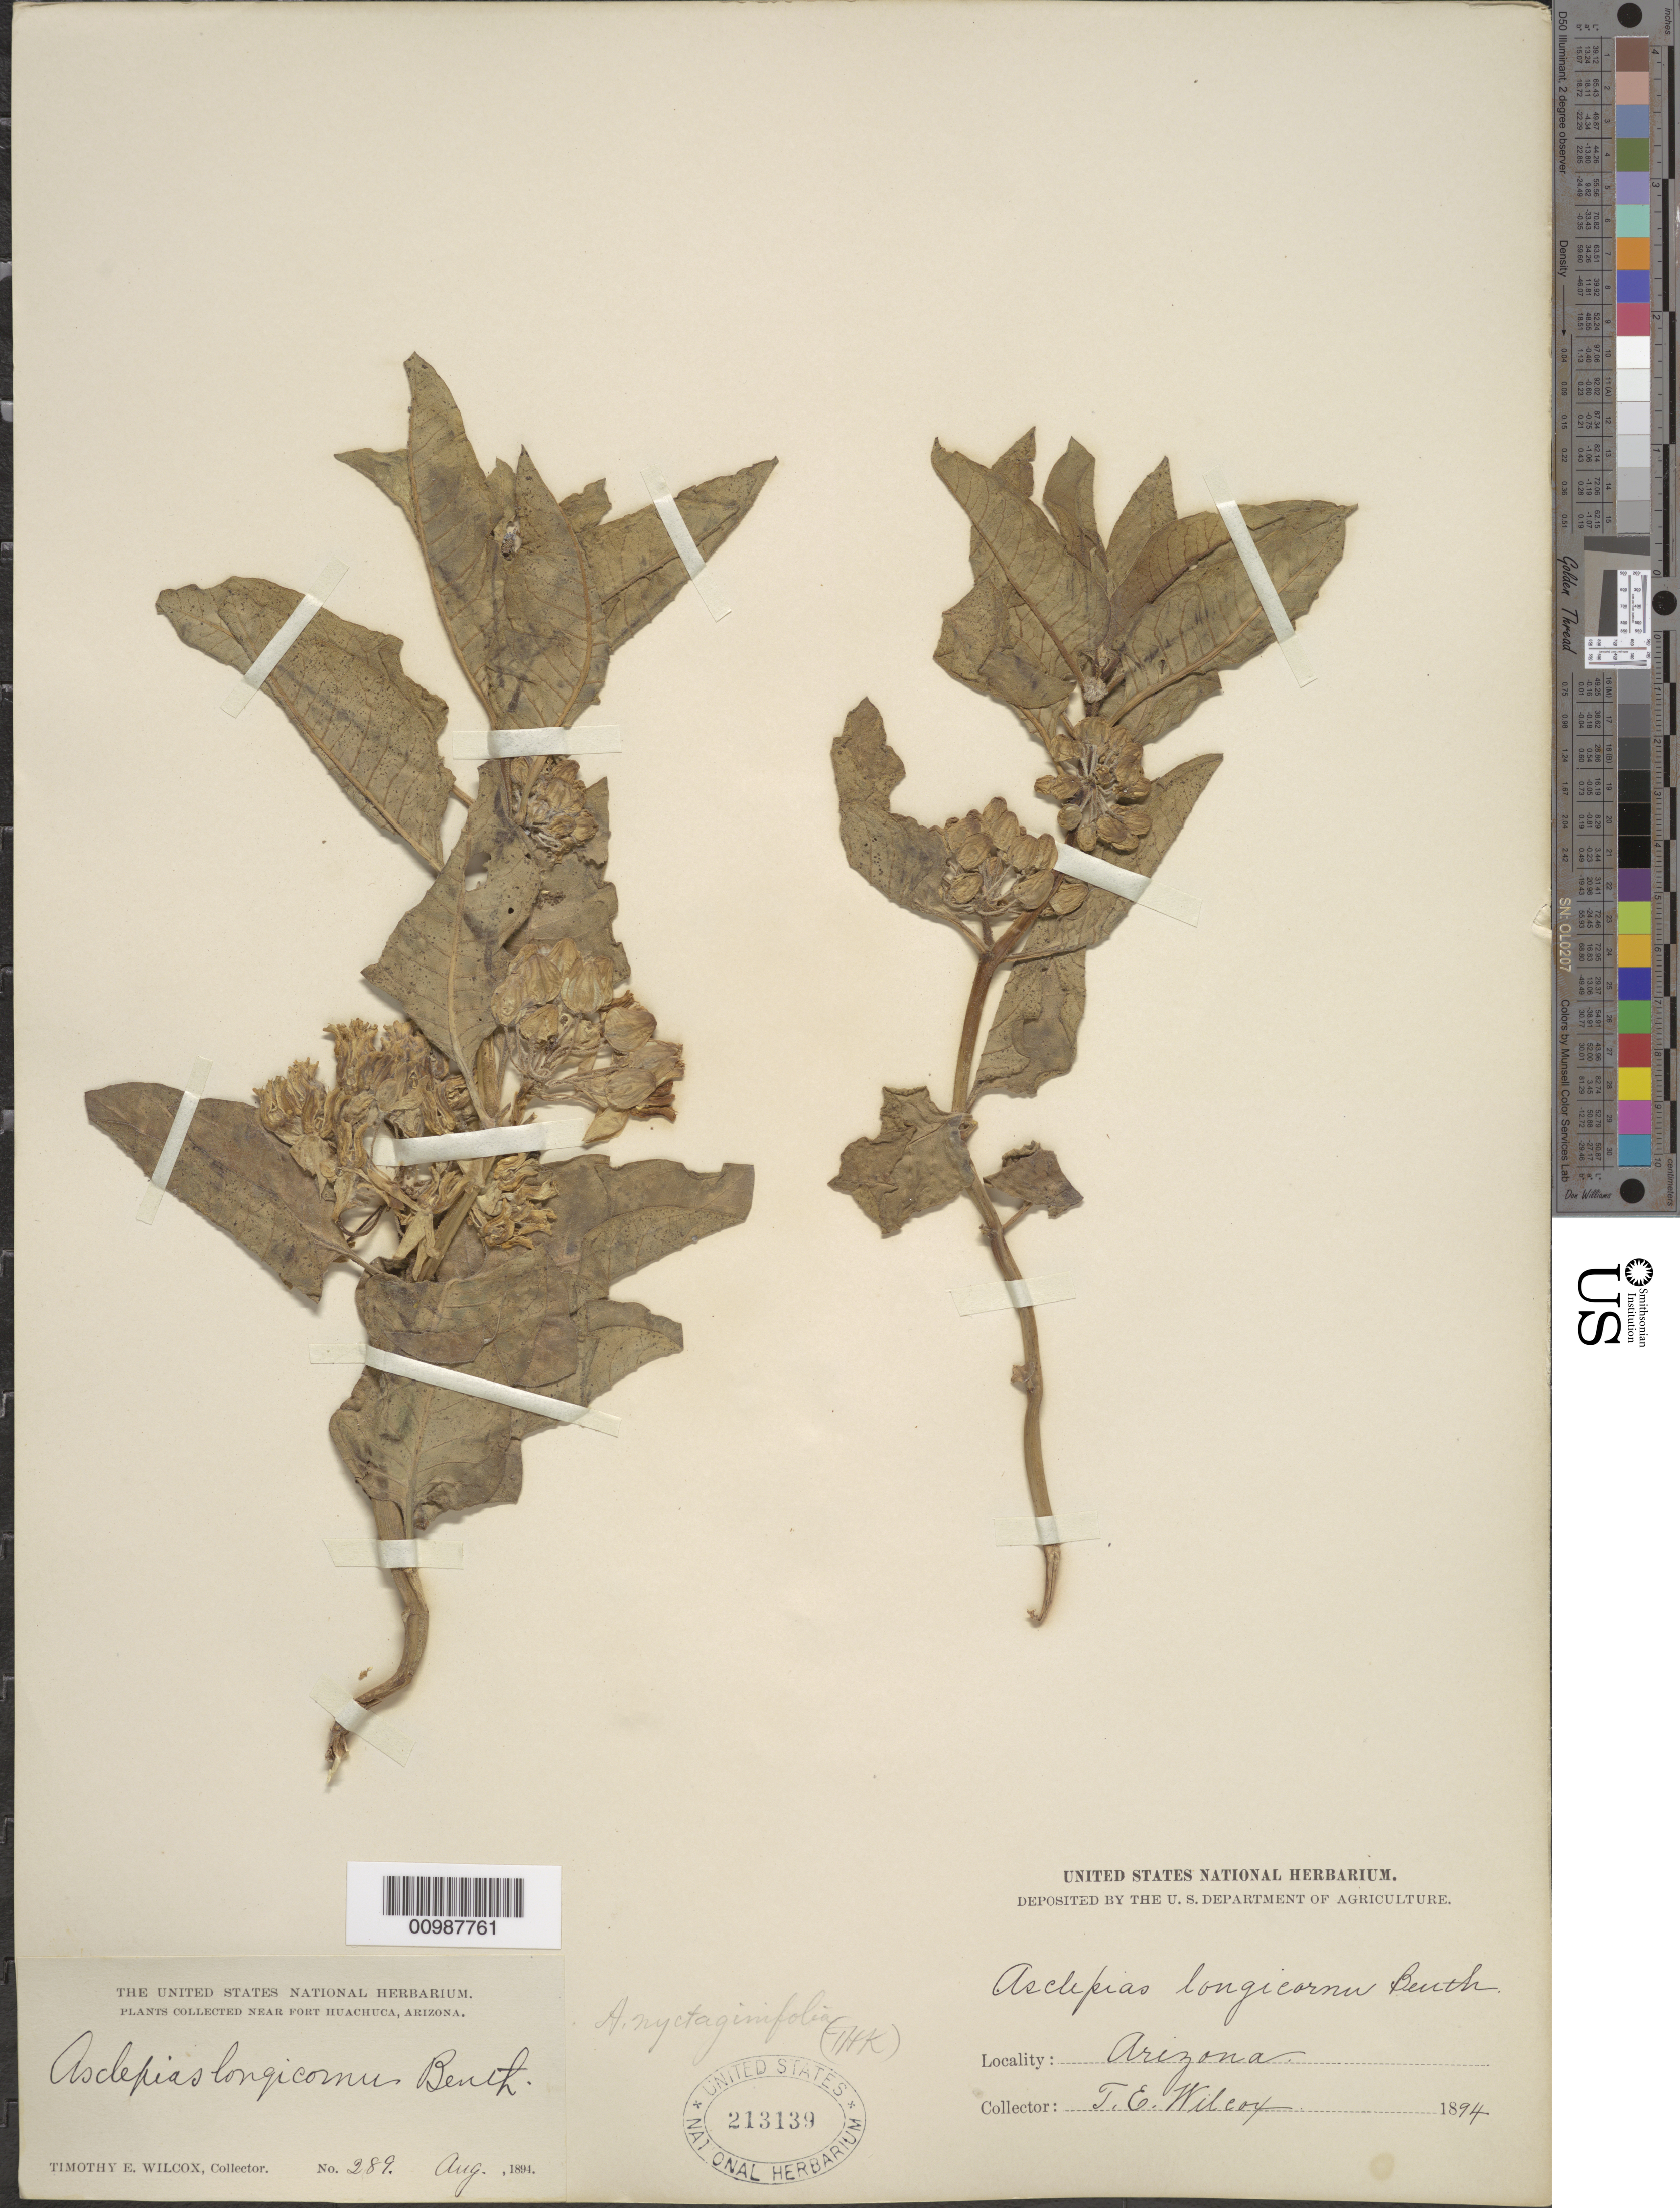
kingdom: Plantae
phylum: Tracheophyta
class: Magnoliopsida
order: Gentianales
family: Apocynaceae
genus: Asclepias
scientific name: Asclepias nyctaginifolia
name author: A. Gray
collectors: T. E. Wilcox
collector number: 289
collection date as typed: Aug 1894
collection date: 1894-08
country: United States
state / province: Arizona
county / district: Cochise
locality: Near Fort Huachuca.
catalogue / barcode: US 213139